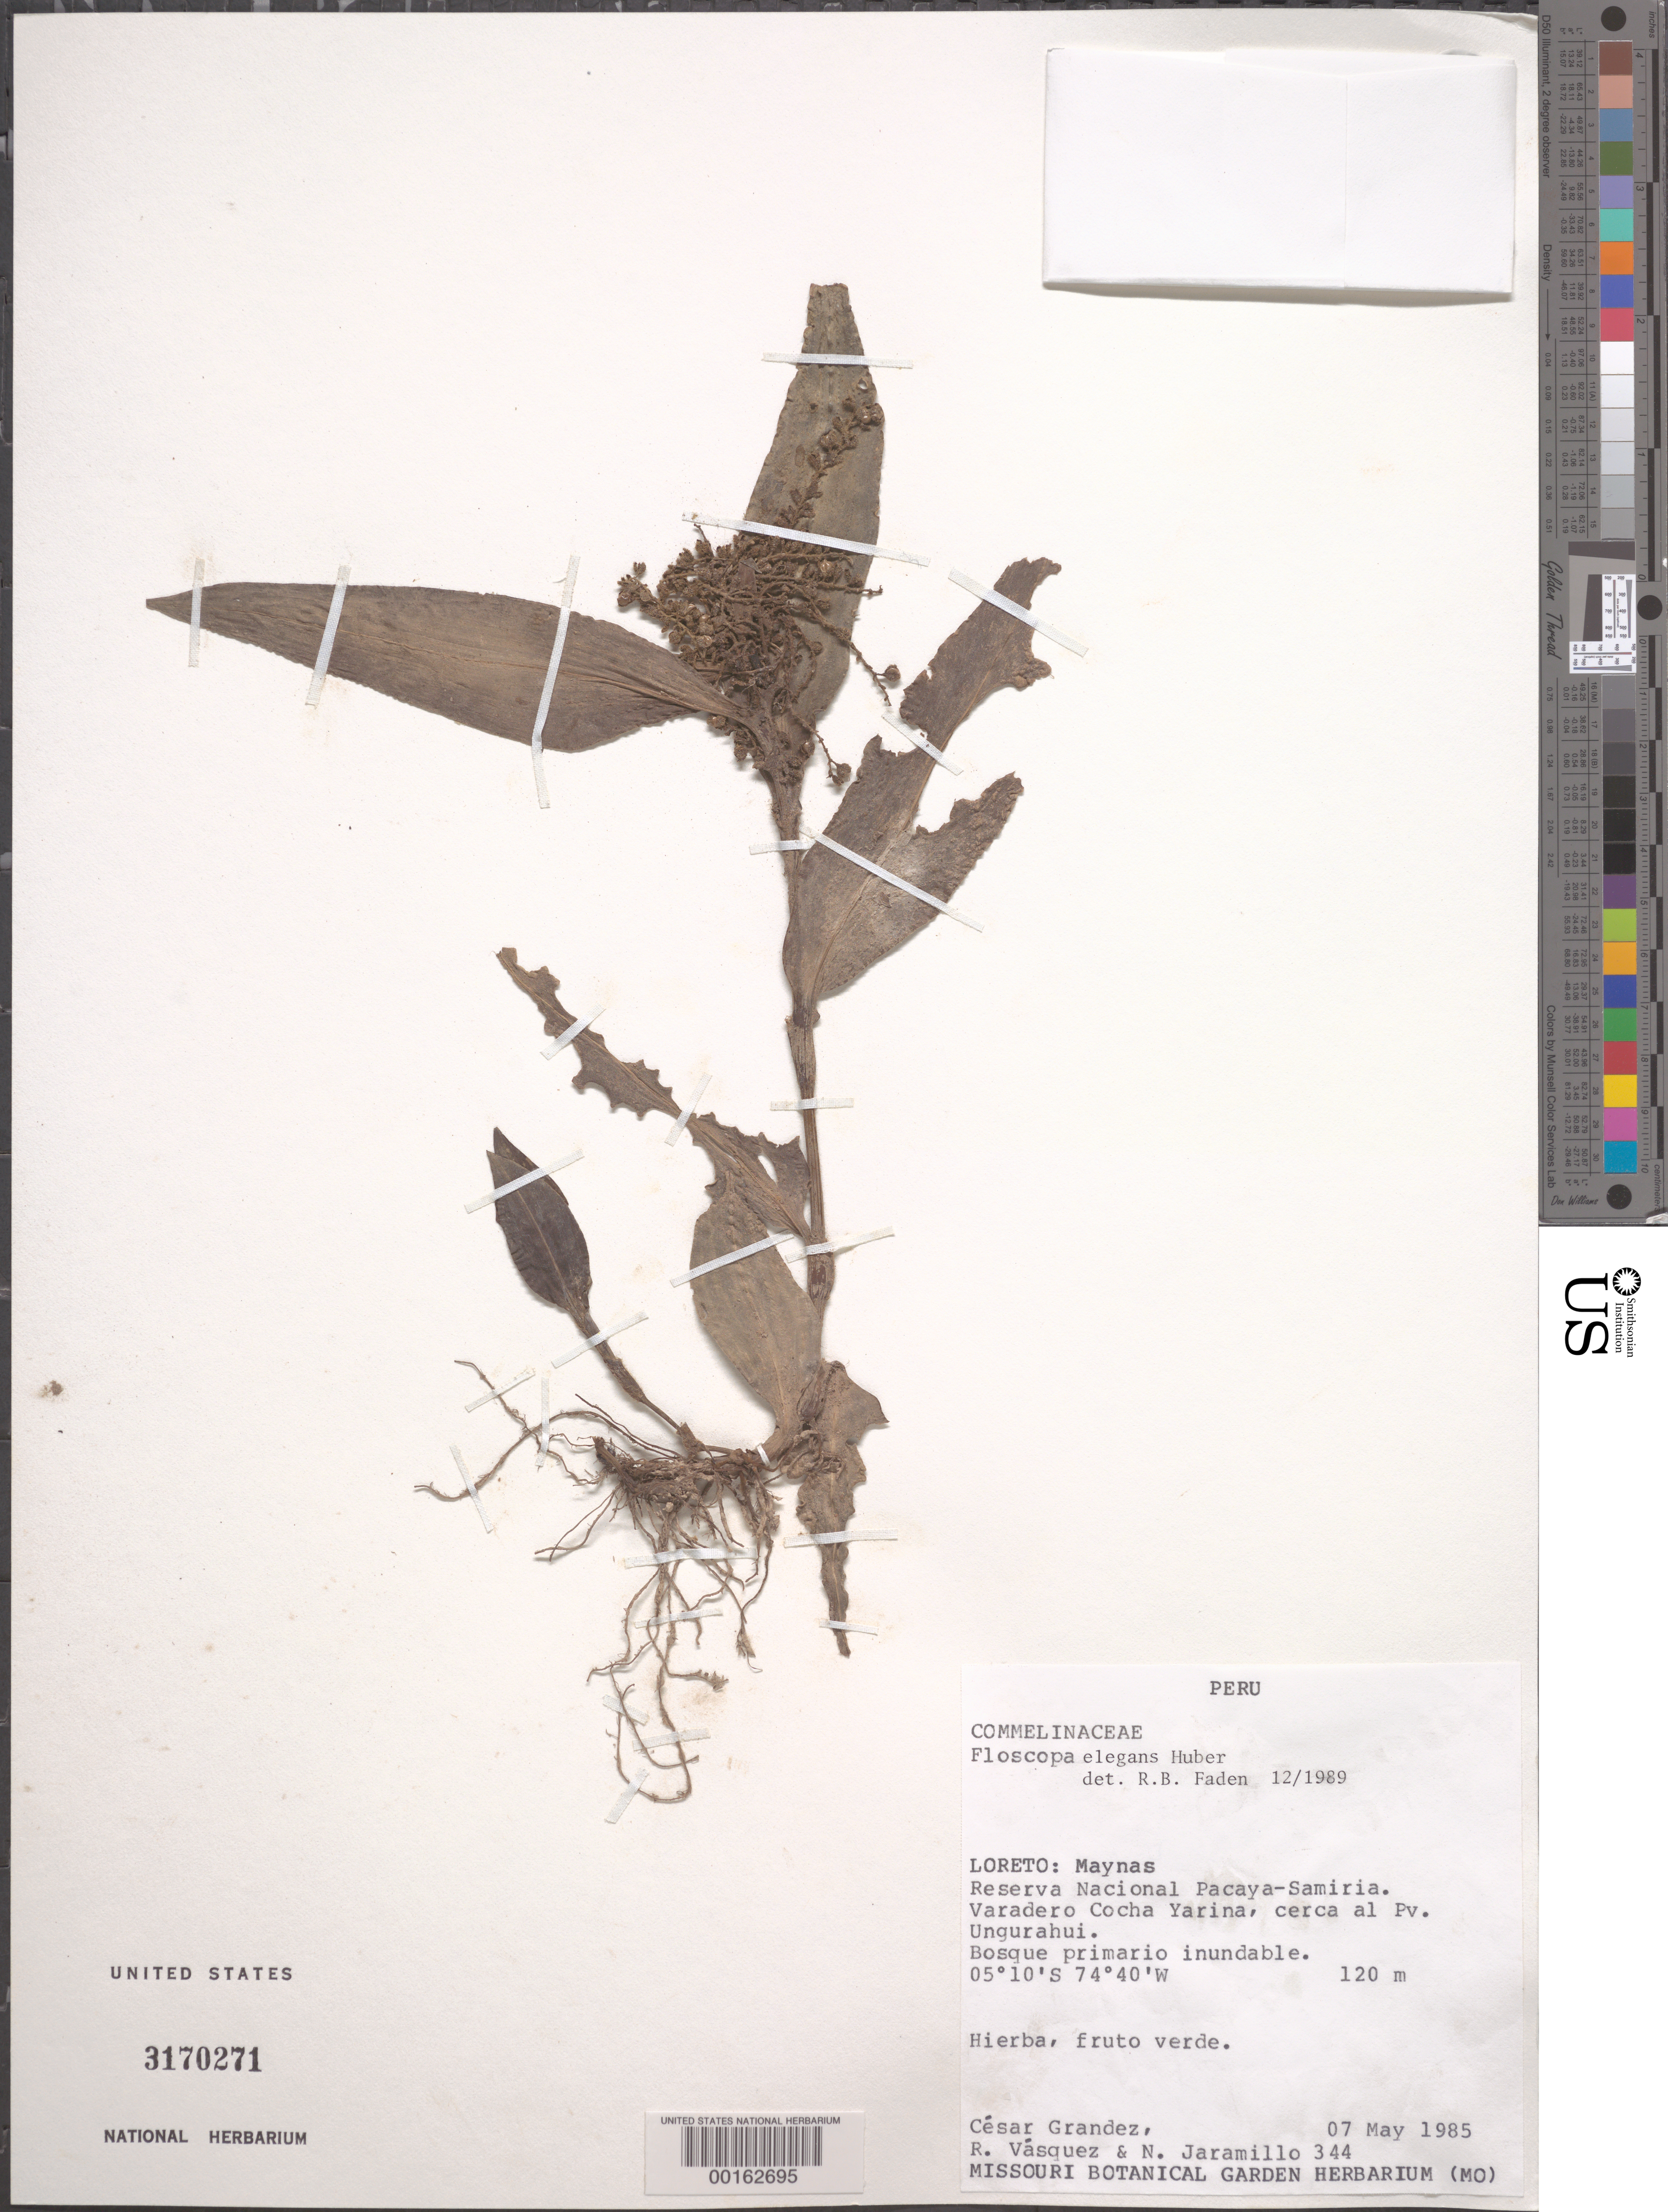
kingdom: Plantae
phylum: Tracheophyta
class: Liliopsida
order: Commelinales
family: Commelinaceae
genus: Floscopa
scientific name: Floscopa elegans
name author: Huber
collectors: C. Grández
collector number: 344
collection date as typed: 07 May 1985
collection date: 1985-05-07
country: Peru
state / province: Loreto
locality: Maynas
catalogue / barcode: US 3170271